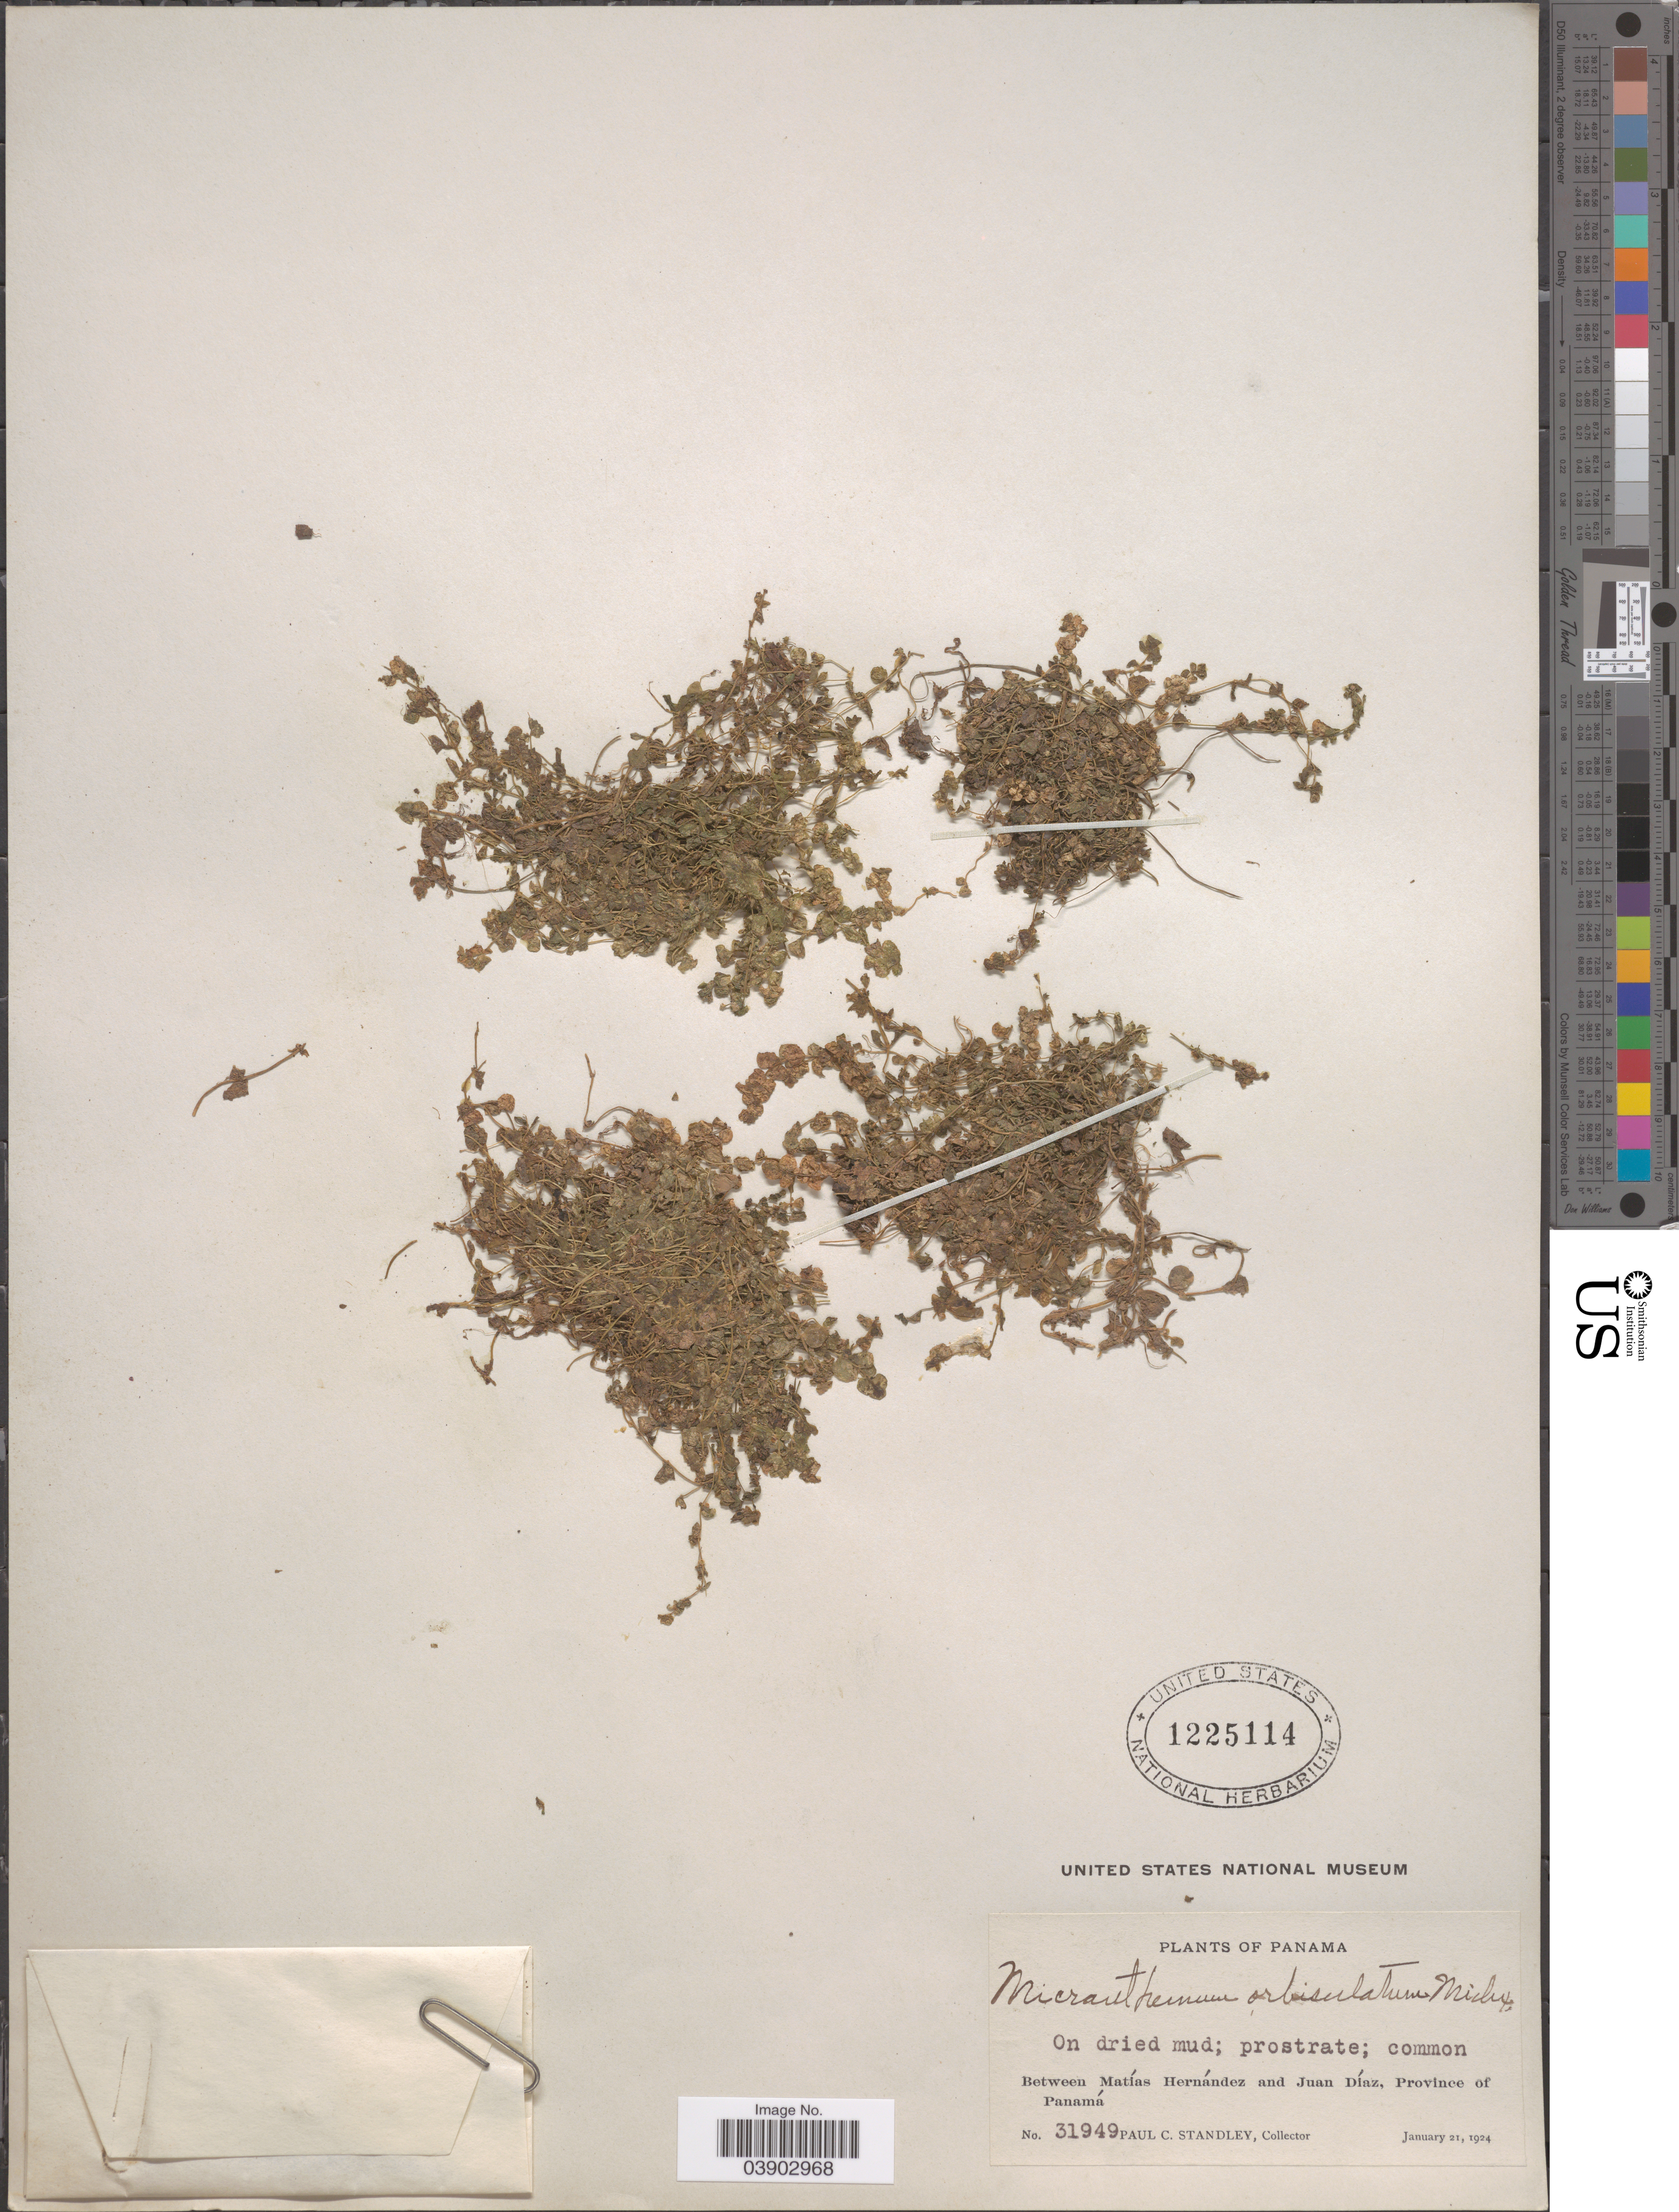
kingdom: Plantae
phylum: Tracheophyta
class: Magnoliopsida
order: Lamiales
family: Linderniaceae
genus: Micranthemum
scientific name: Micranthemum orbiculatum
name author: Michx.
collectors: P. C. Standley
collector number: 31949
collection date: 1924-01-21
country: Panama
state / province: Panamá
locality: Between Matías Hernández and Juan Díaz.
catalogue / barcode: US 1225114